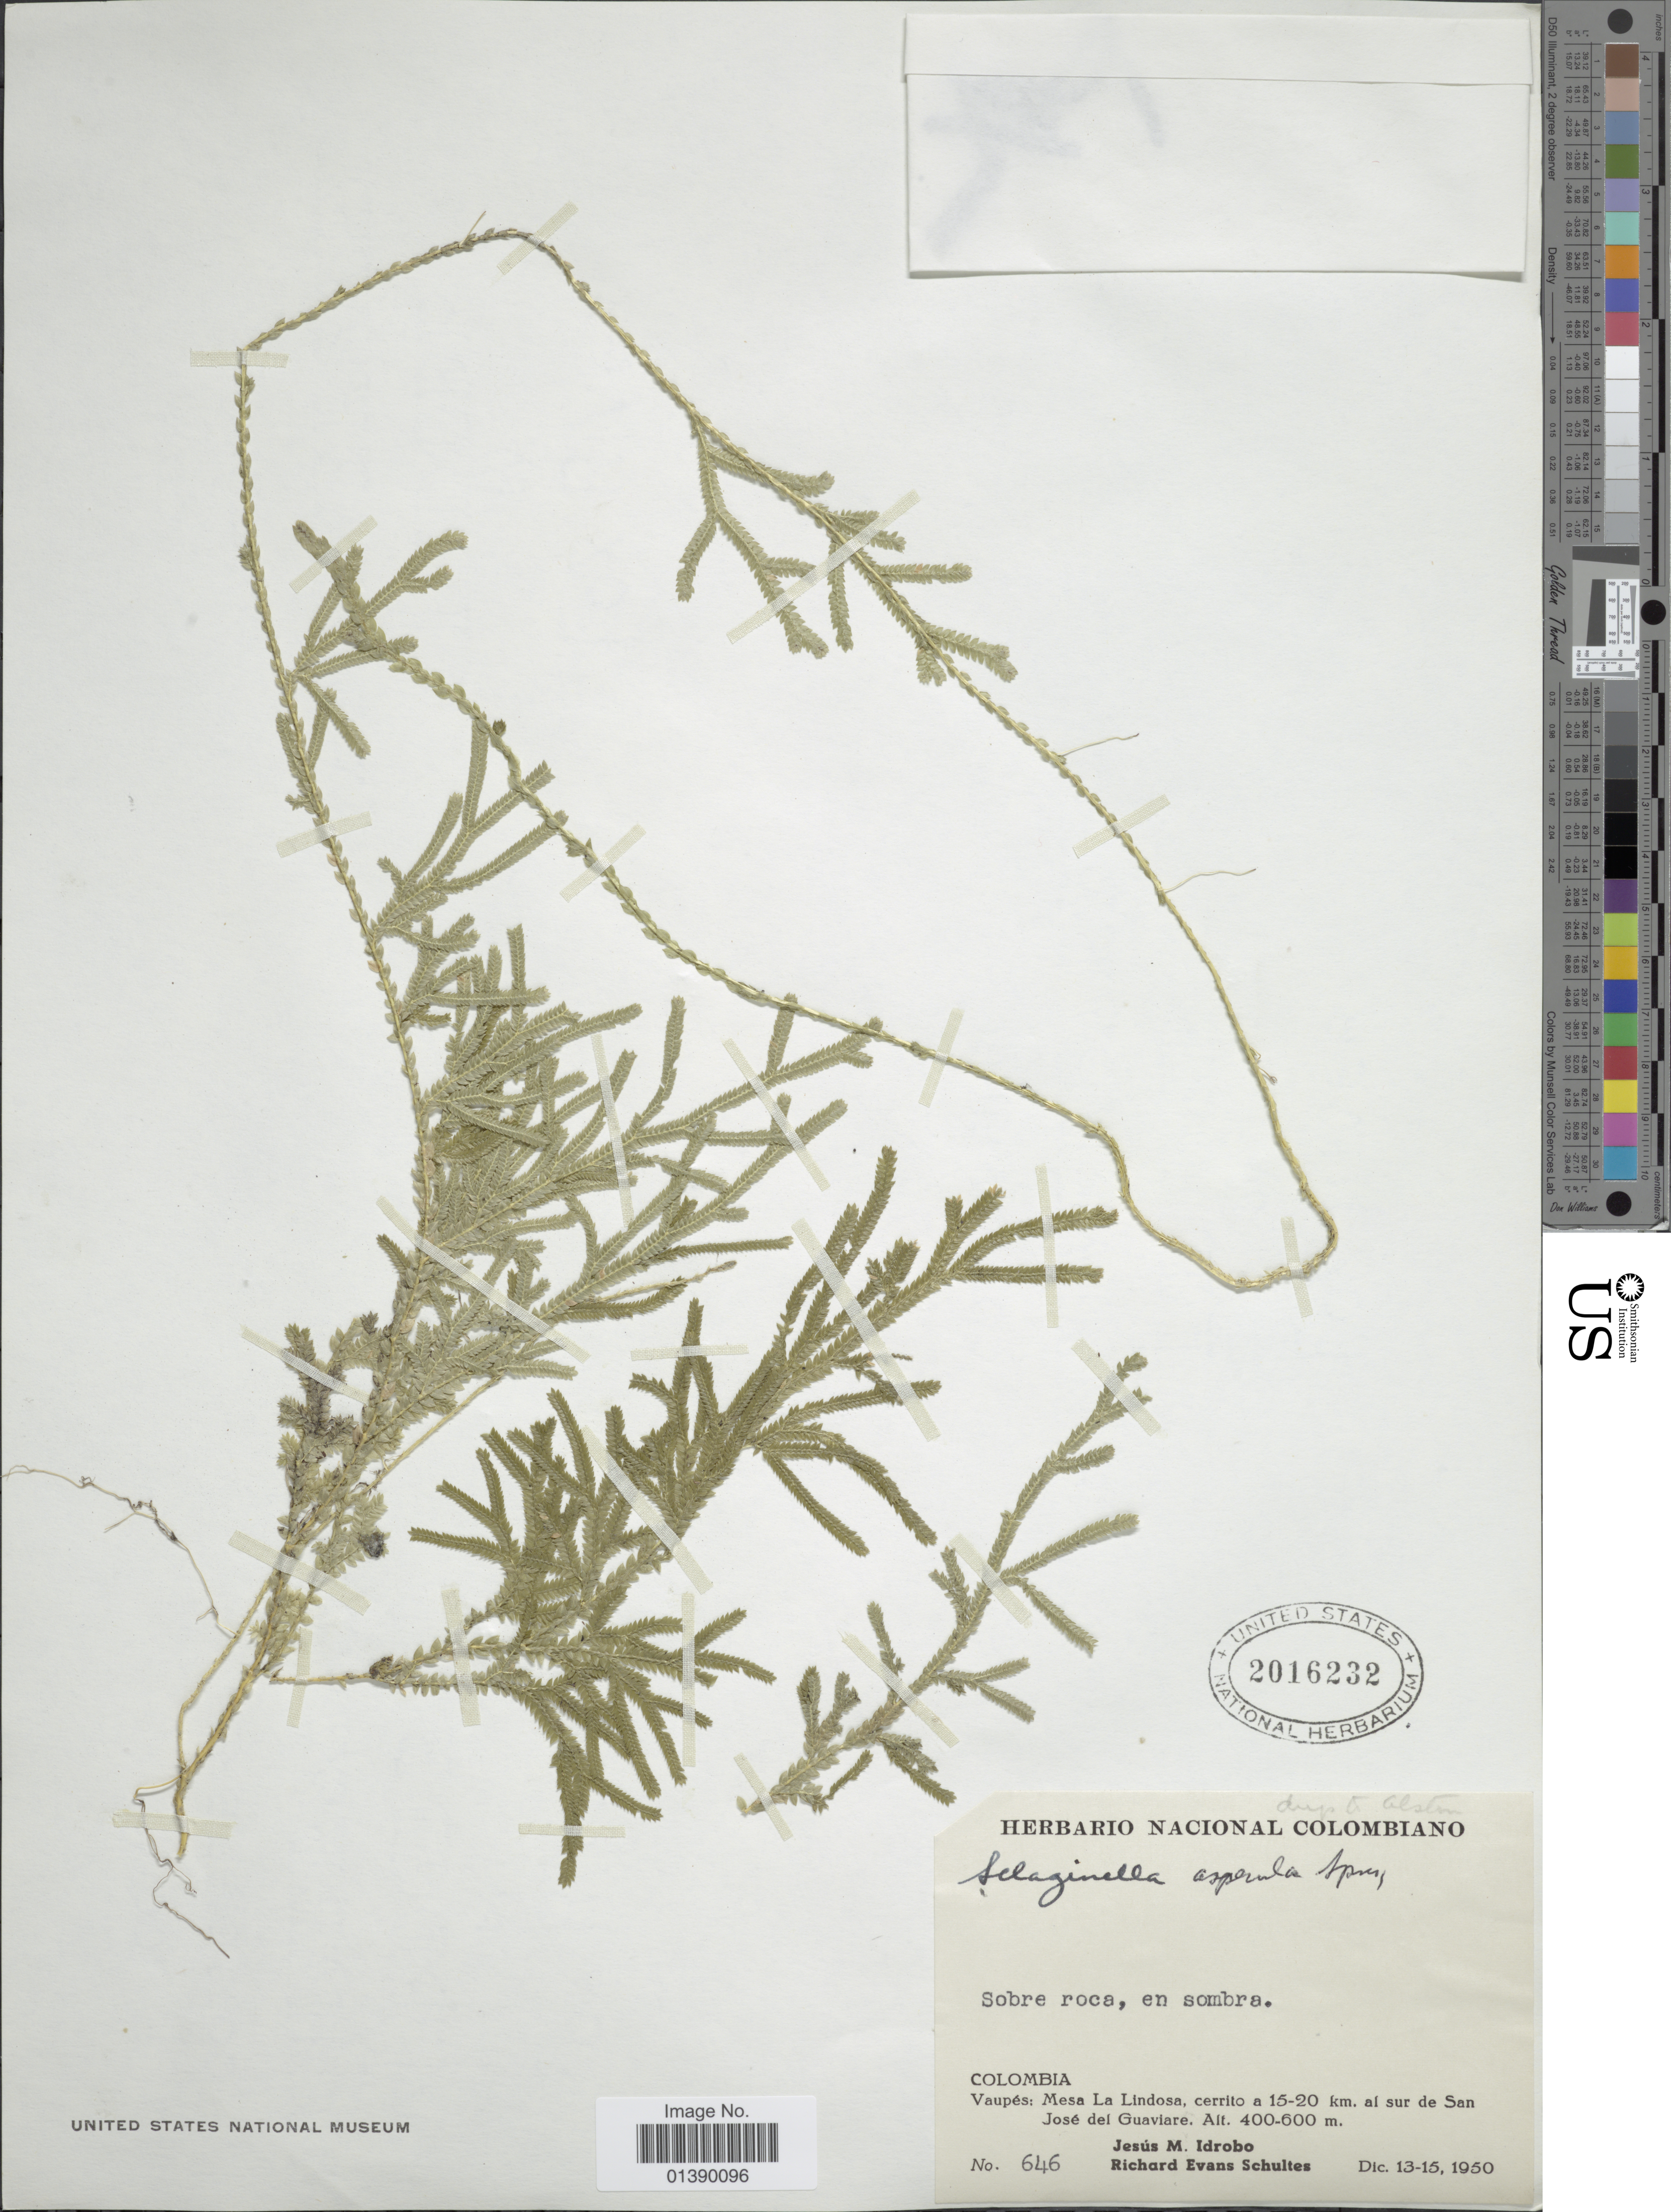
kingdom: Plantae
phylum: Tracheophyta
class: Lycopodiopsida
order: Selaginellales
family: Selaginellaceae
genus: Selaginella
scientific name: Selaginella asperula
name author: Spring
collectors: J. M. Idrobo & R. E. Schultes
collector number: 646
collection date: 1950-12-13/1950-12-15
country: Colombia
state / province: Vaupés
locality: Mesa La Lindosa, verrito a 15-20 km al sur de San José del Guaviare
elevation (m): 400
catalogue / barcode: US 2016232